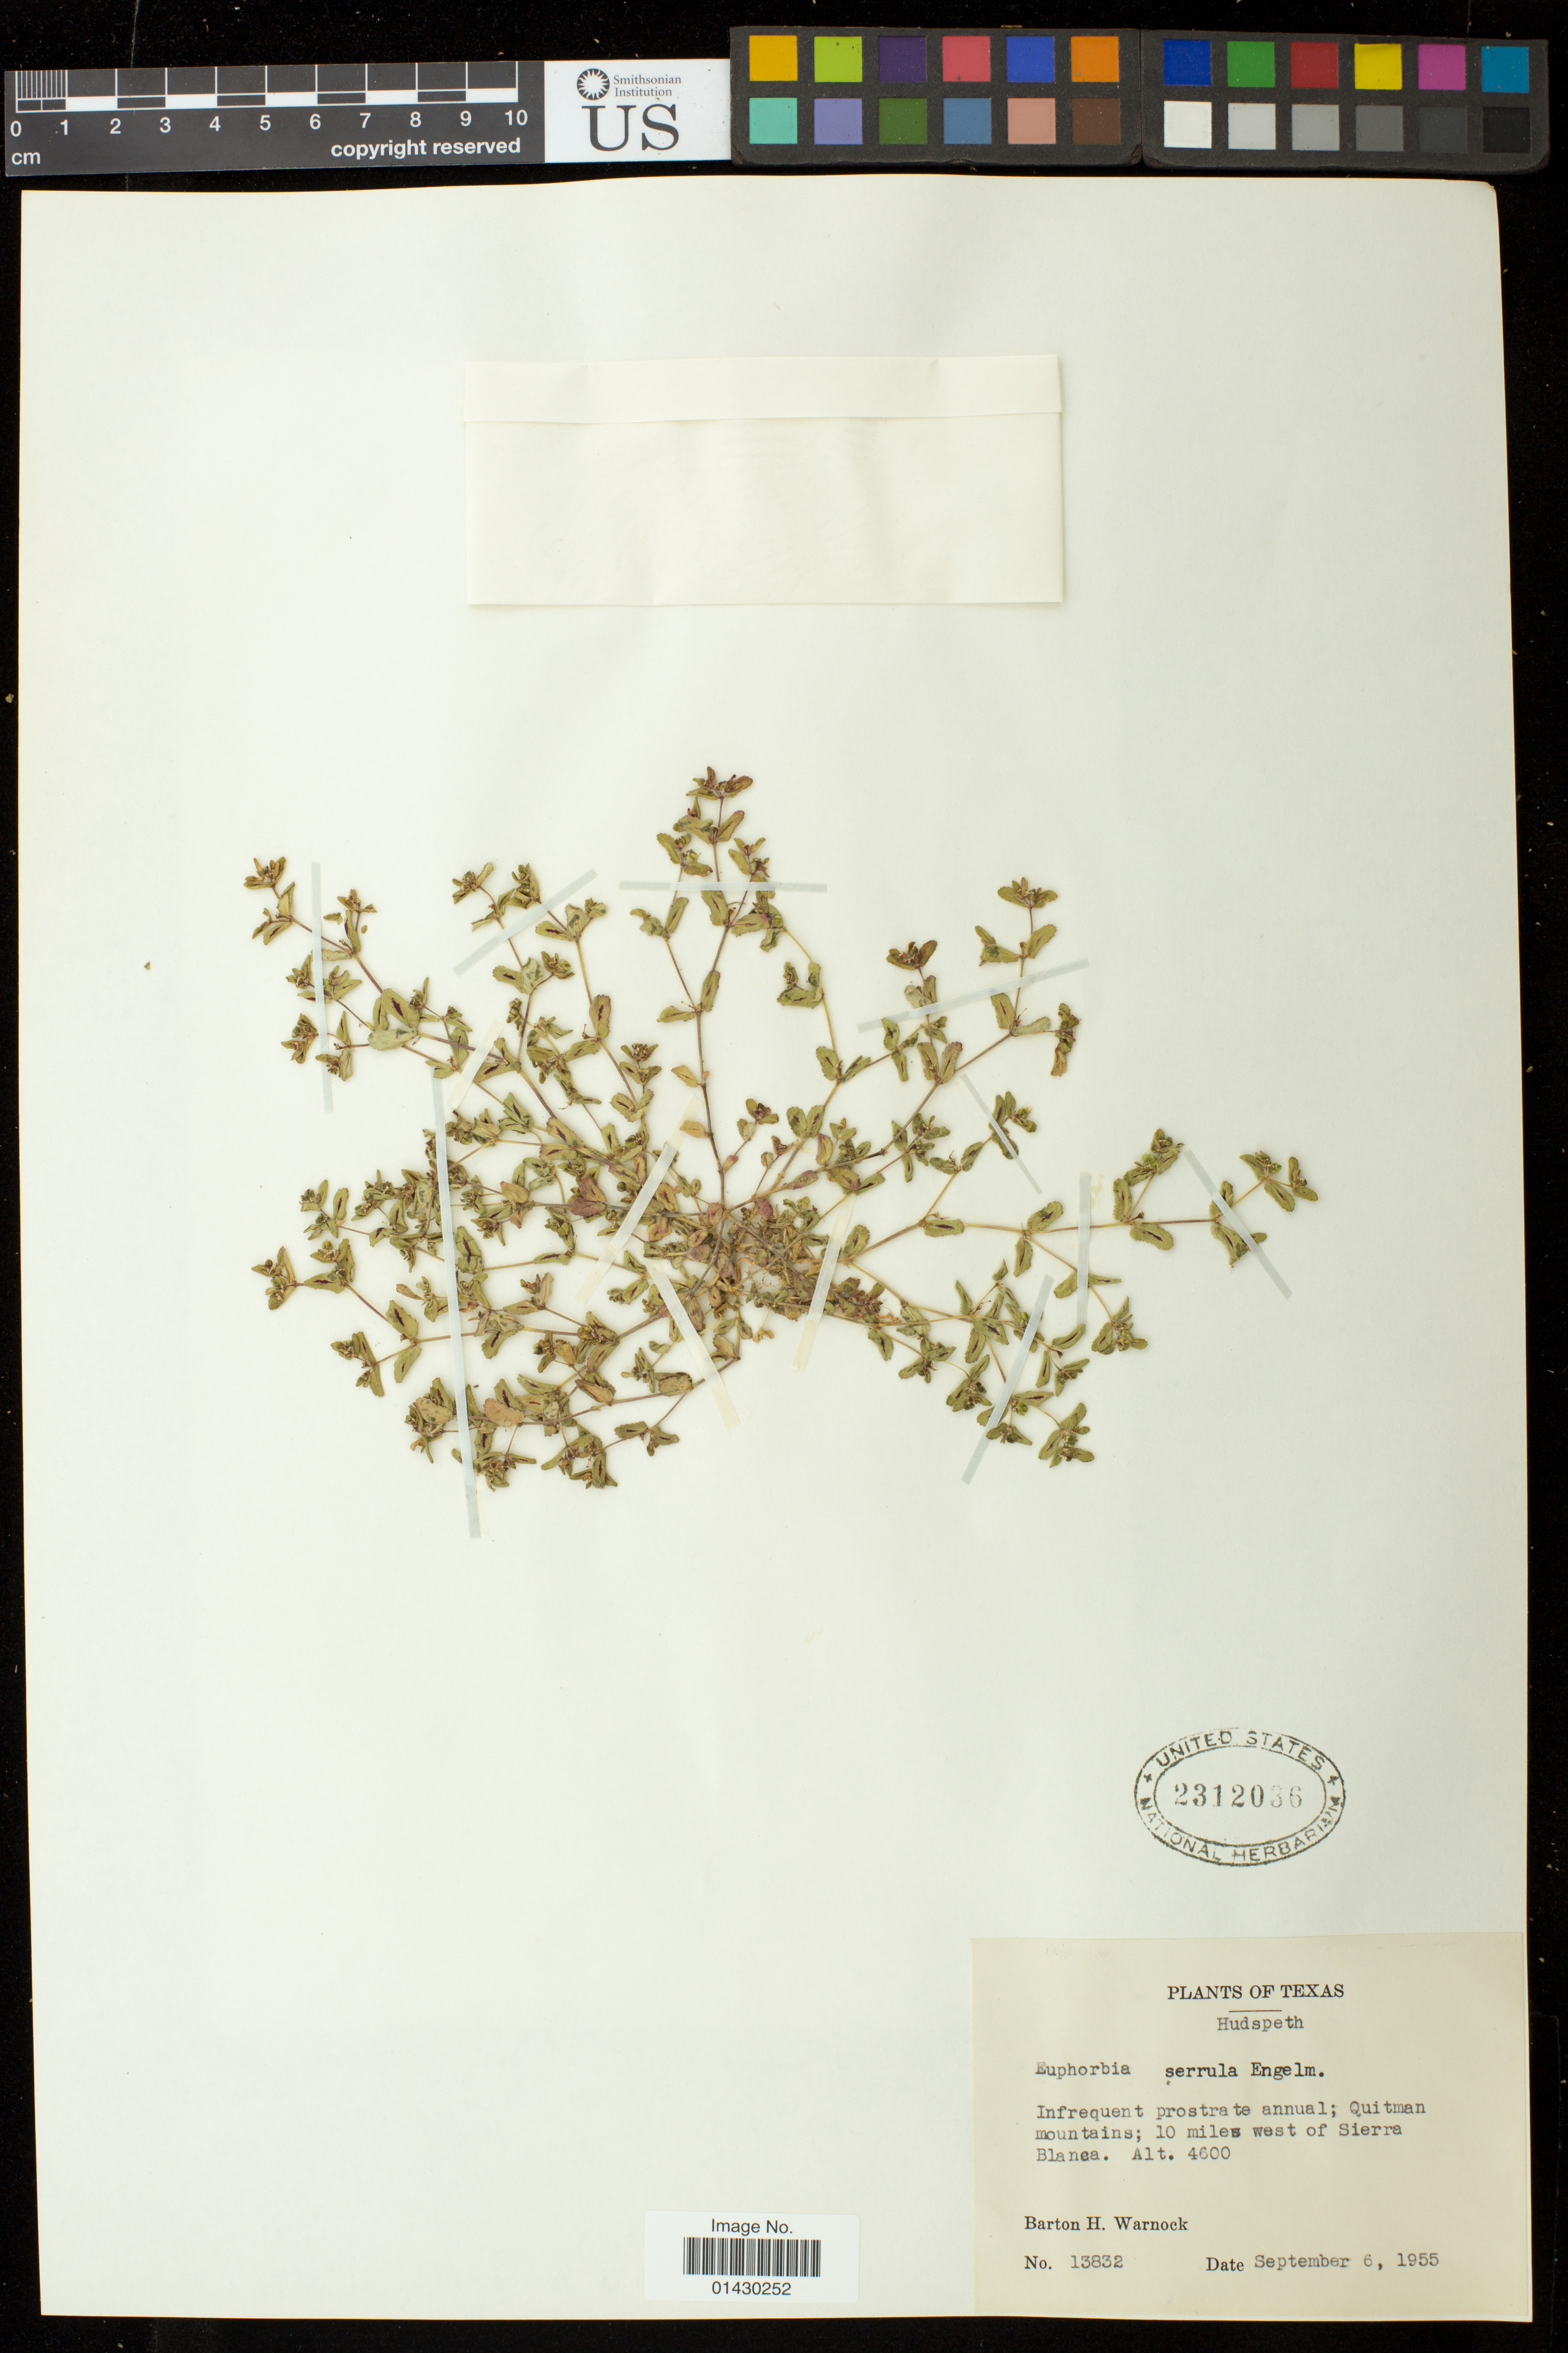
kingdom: Plantae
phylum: Tracheophyta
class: Magnoliopsida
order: Malpighiales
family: Euphorbiaceae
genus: Euphorbia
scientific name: Euphorbia serrula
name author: Engelm. in Emory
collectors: B. H. Warnock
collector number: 13832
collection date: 1955-09-06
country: United States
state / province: Texas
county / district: Hudspeth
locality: Quitman mountains; 10 miles west of Sierra Blanea.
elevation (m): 1402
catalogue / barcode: US 2312036